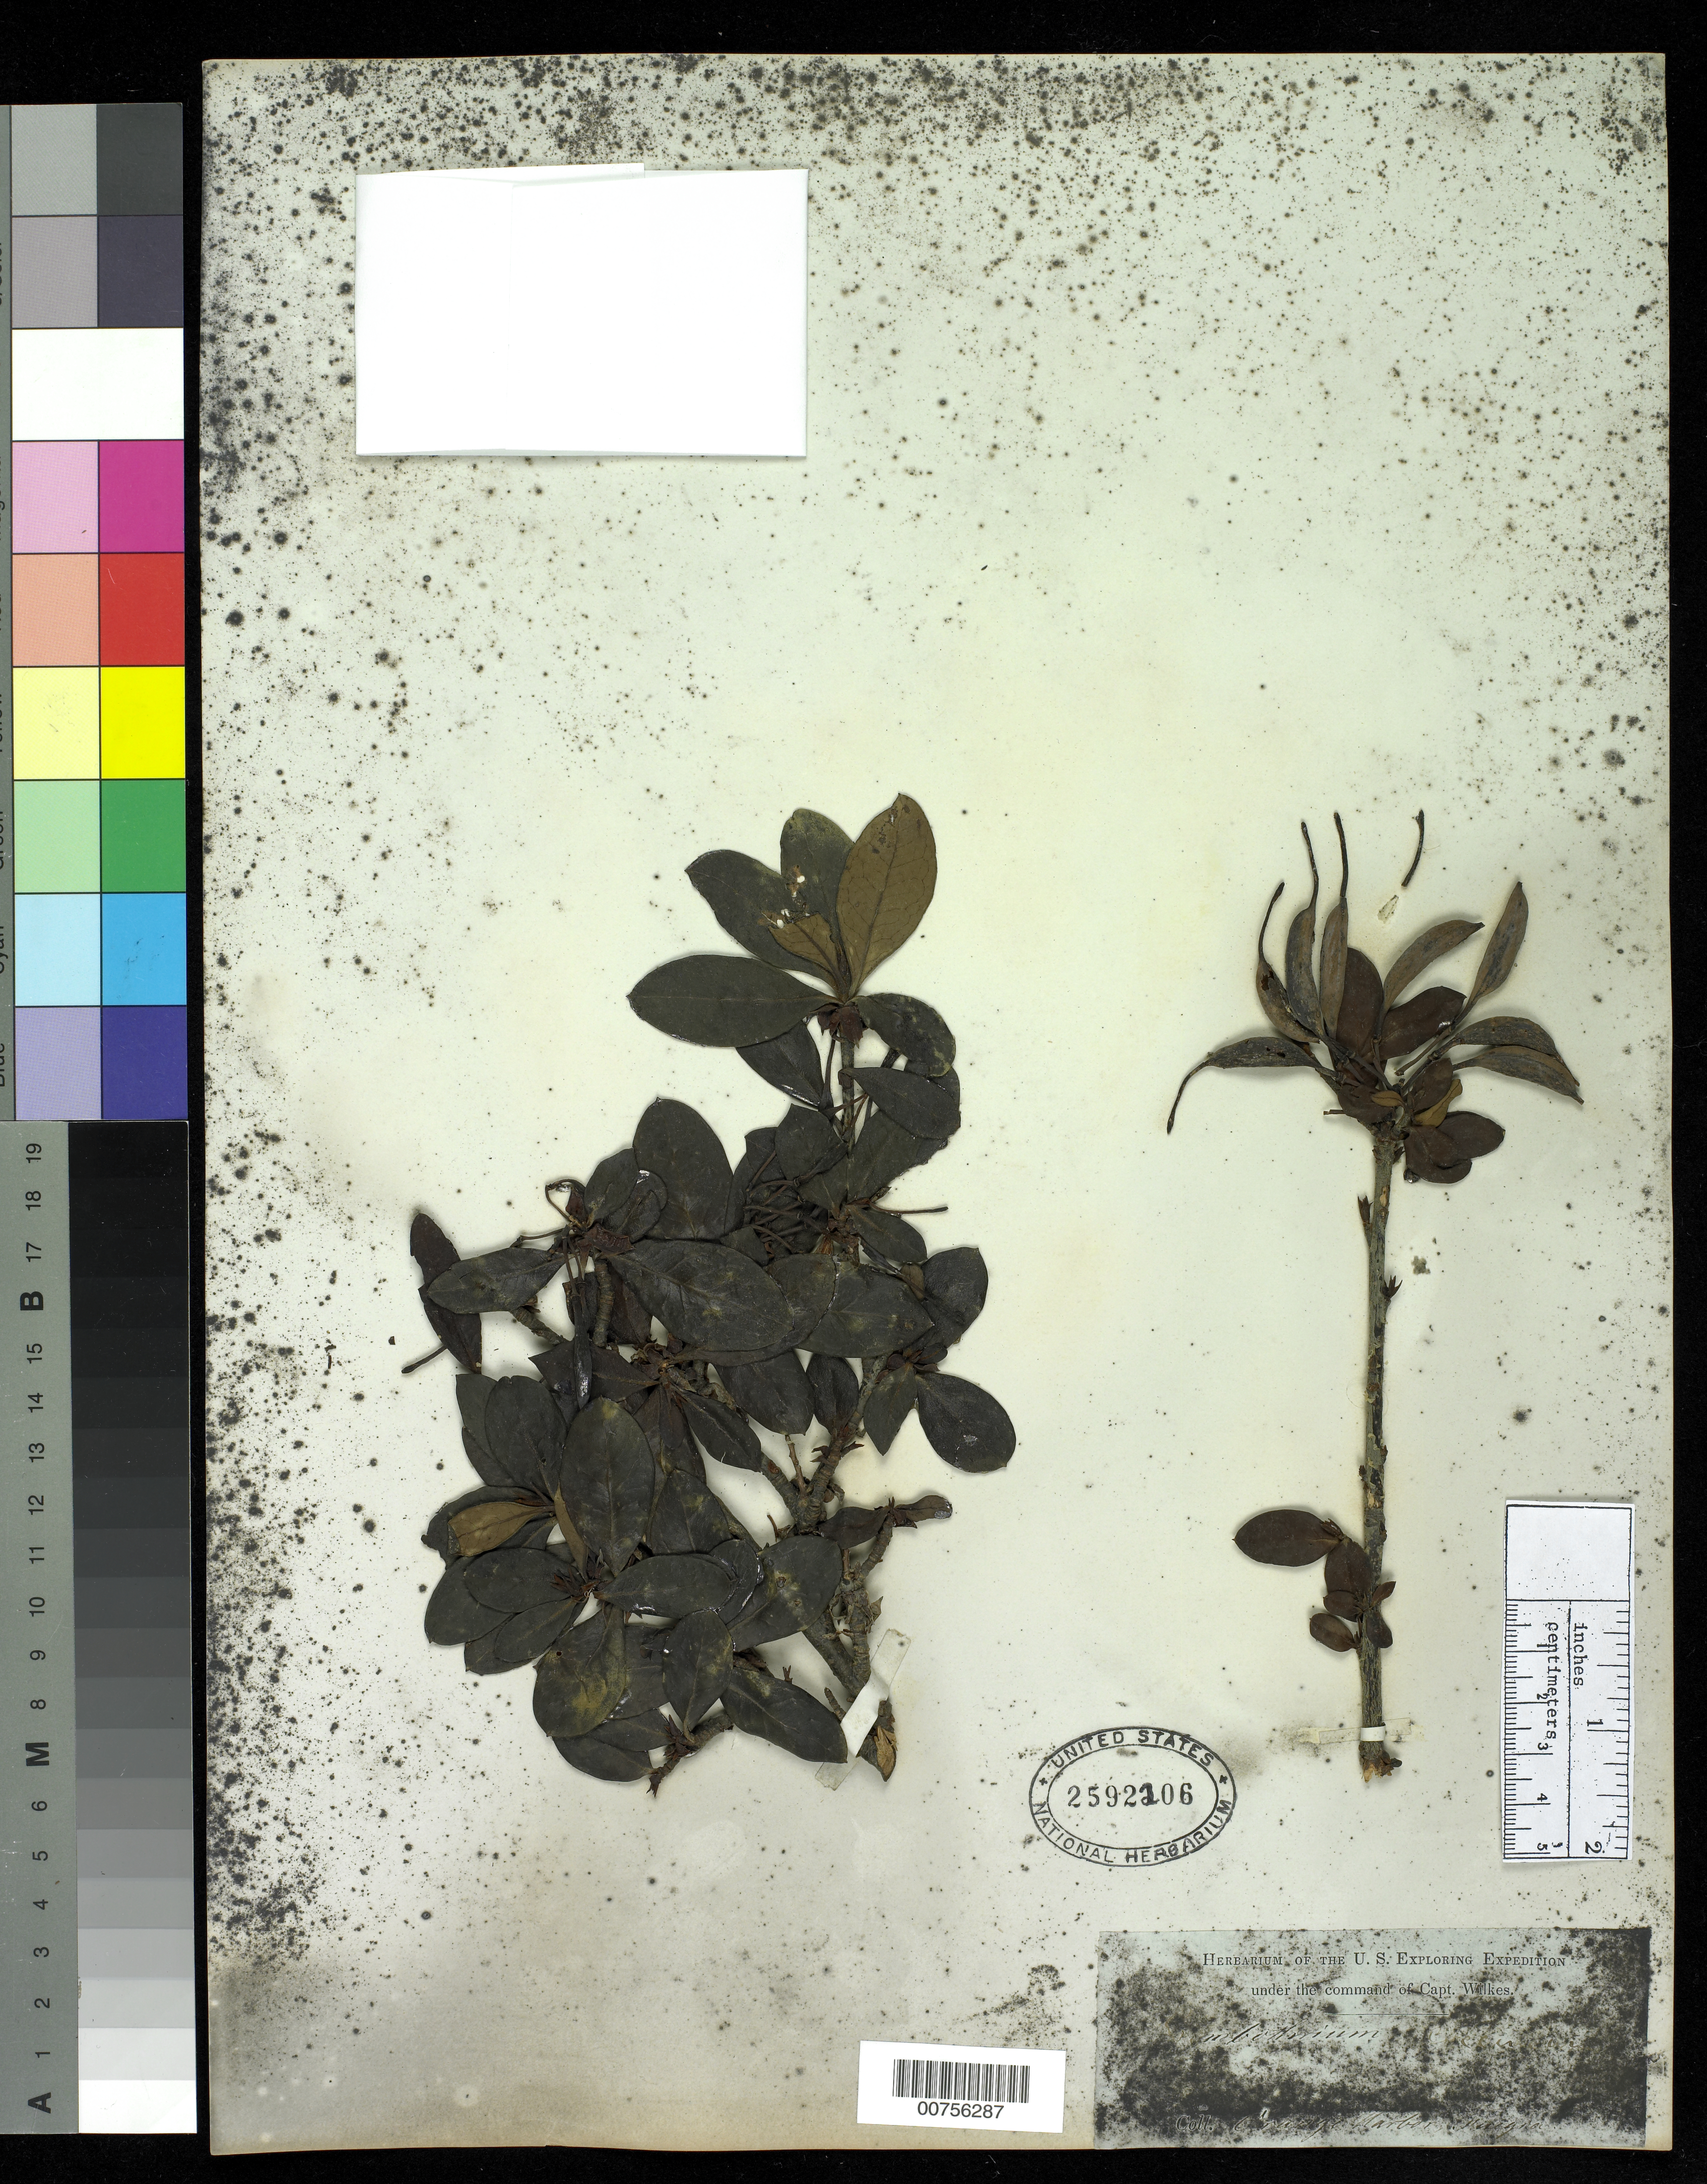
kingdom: Plantae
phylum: Tracheophyta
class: Magnoliopsida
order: Proteales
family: Proteaceae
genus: Embothrium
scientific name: Embothrium coccineum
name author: J.R. Forst. & G. Forst.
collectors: Wilkes Explor. Exped.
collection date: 1838/1842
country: Argentina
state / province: Tierra del Fuego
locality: Orange Harbor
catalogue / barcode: US 2592206